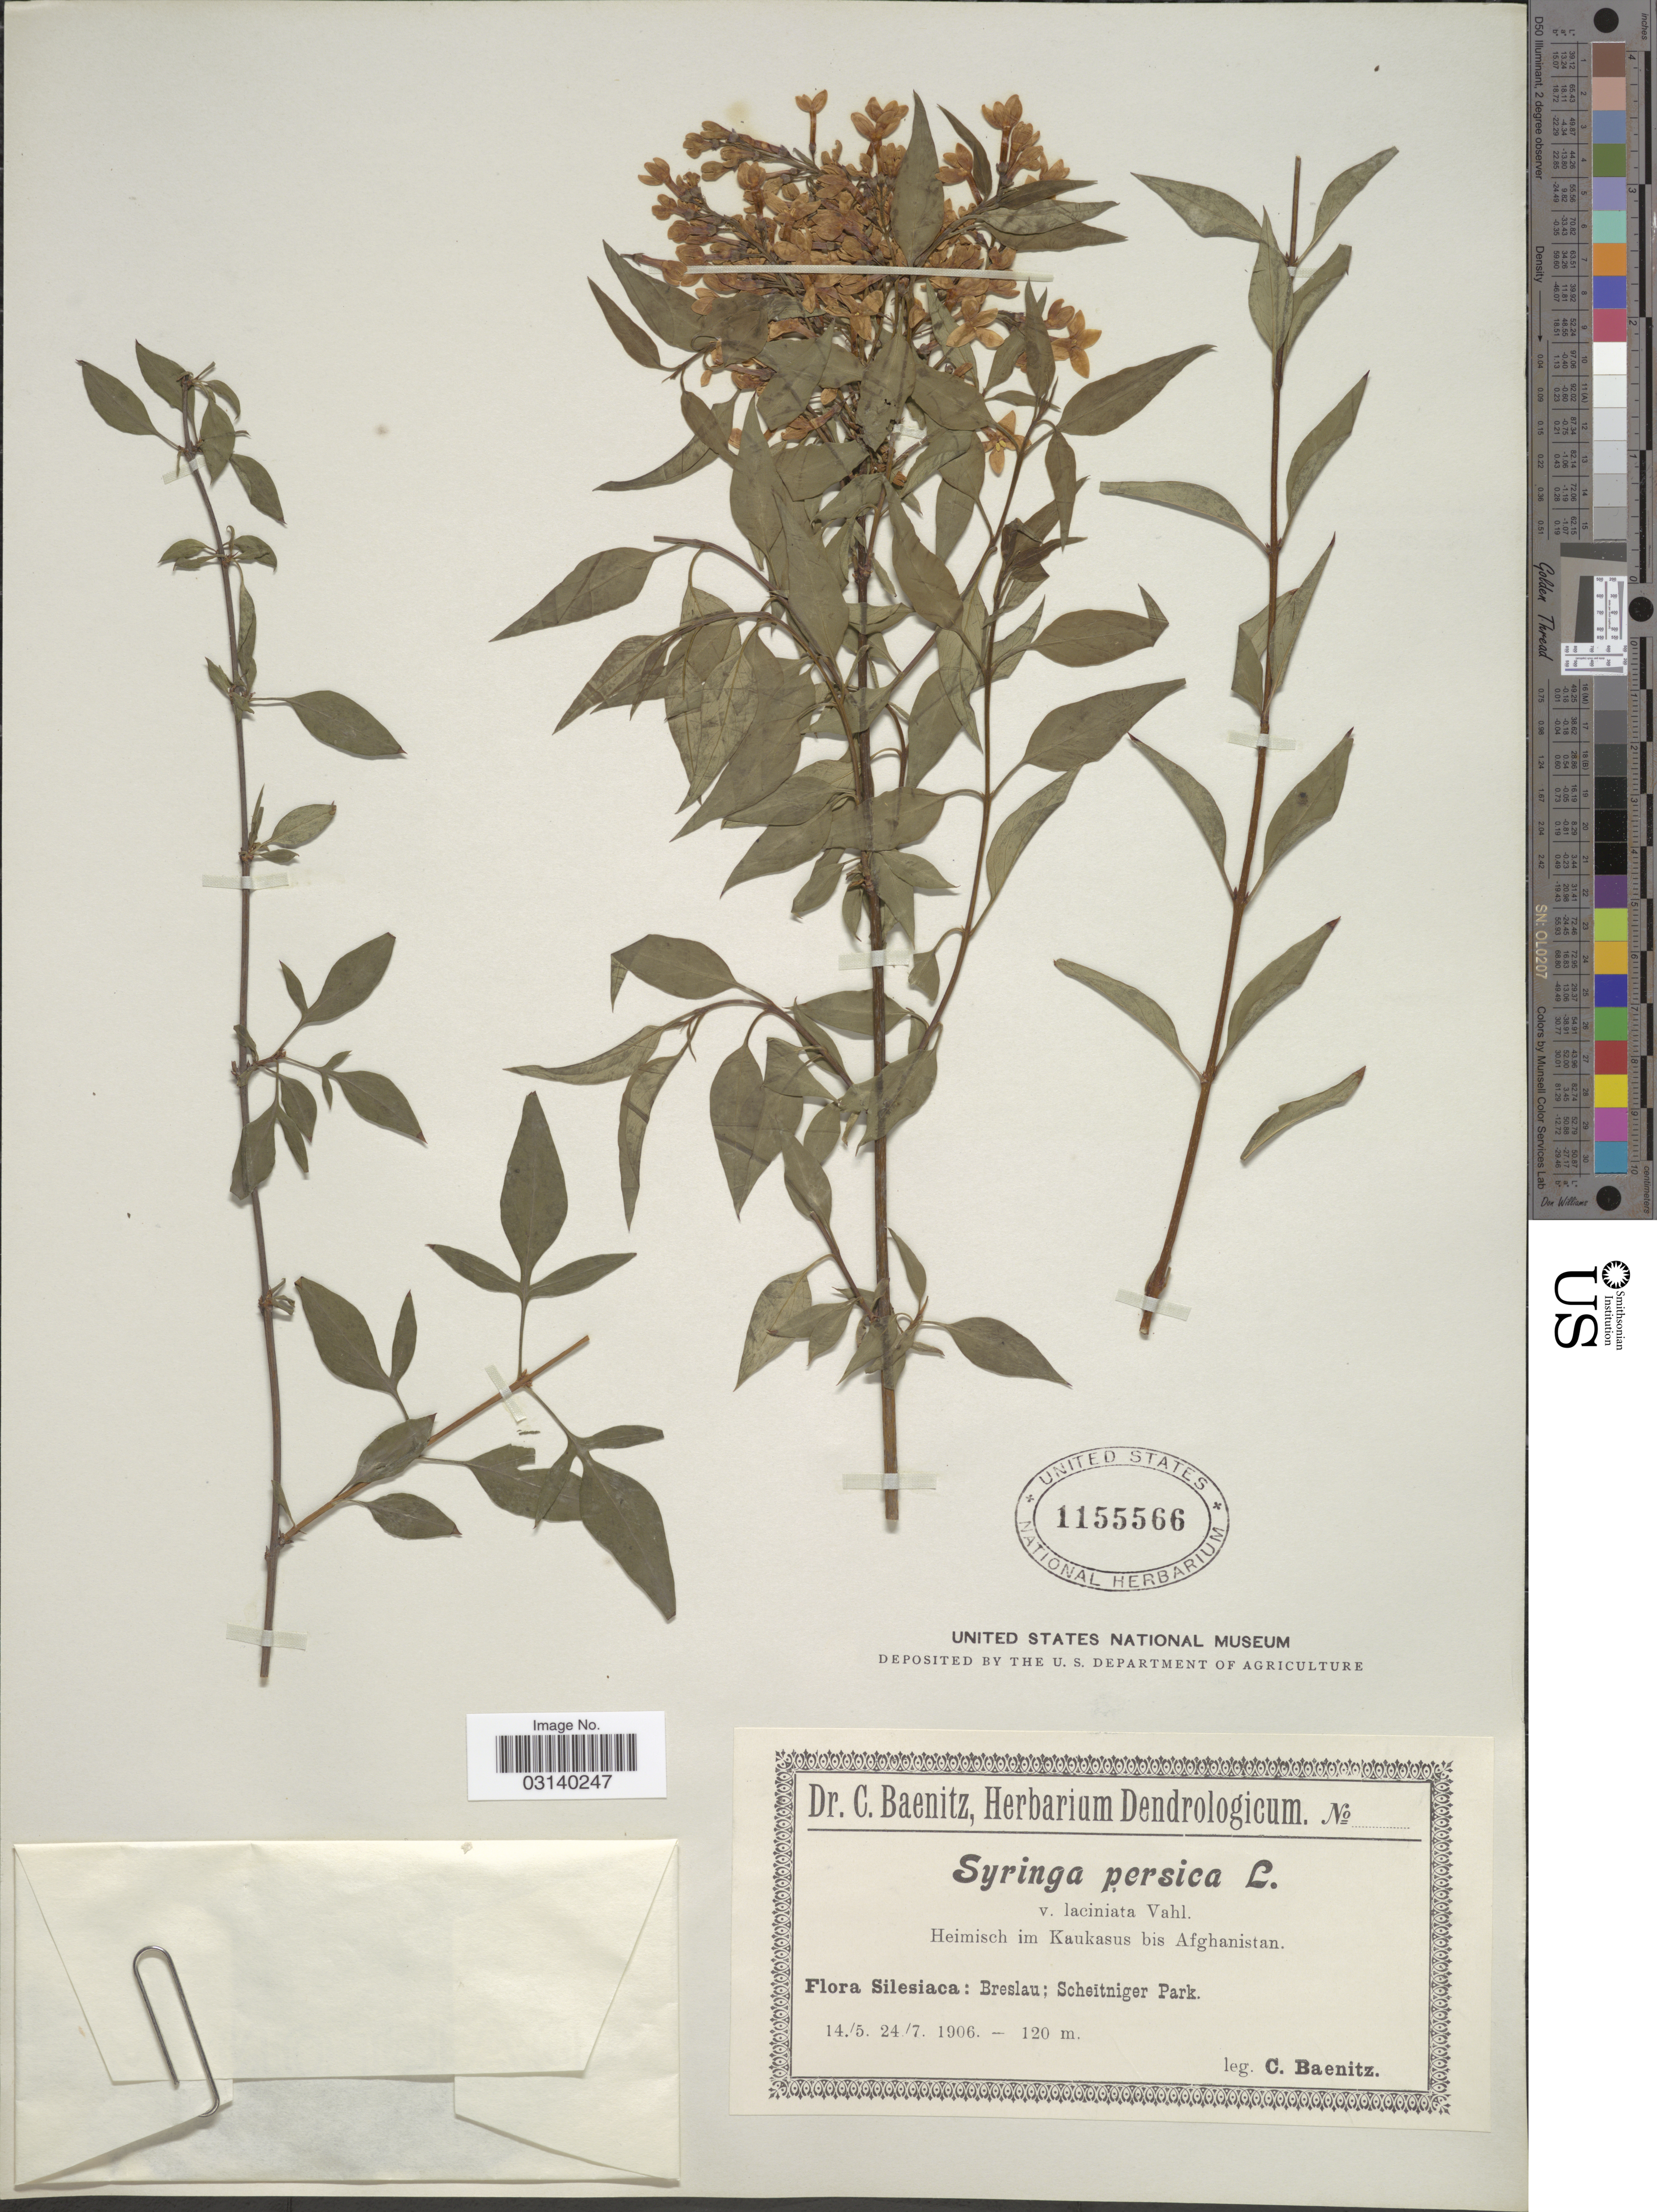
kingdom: Plantae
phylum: Tracheophyta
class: Magnoliopsida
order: Lamiales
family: Oleaceae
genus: Syringa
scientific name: Syringa persica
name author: L.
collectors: C. G. Baenitz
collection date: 1906-05-14/1906-07-24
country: Poland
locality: Silesiaca: Breslau; Scheitniger Park.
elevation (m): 120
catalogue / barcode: US 1155566